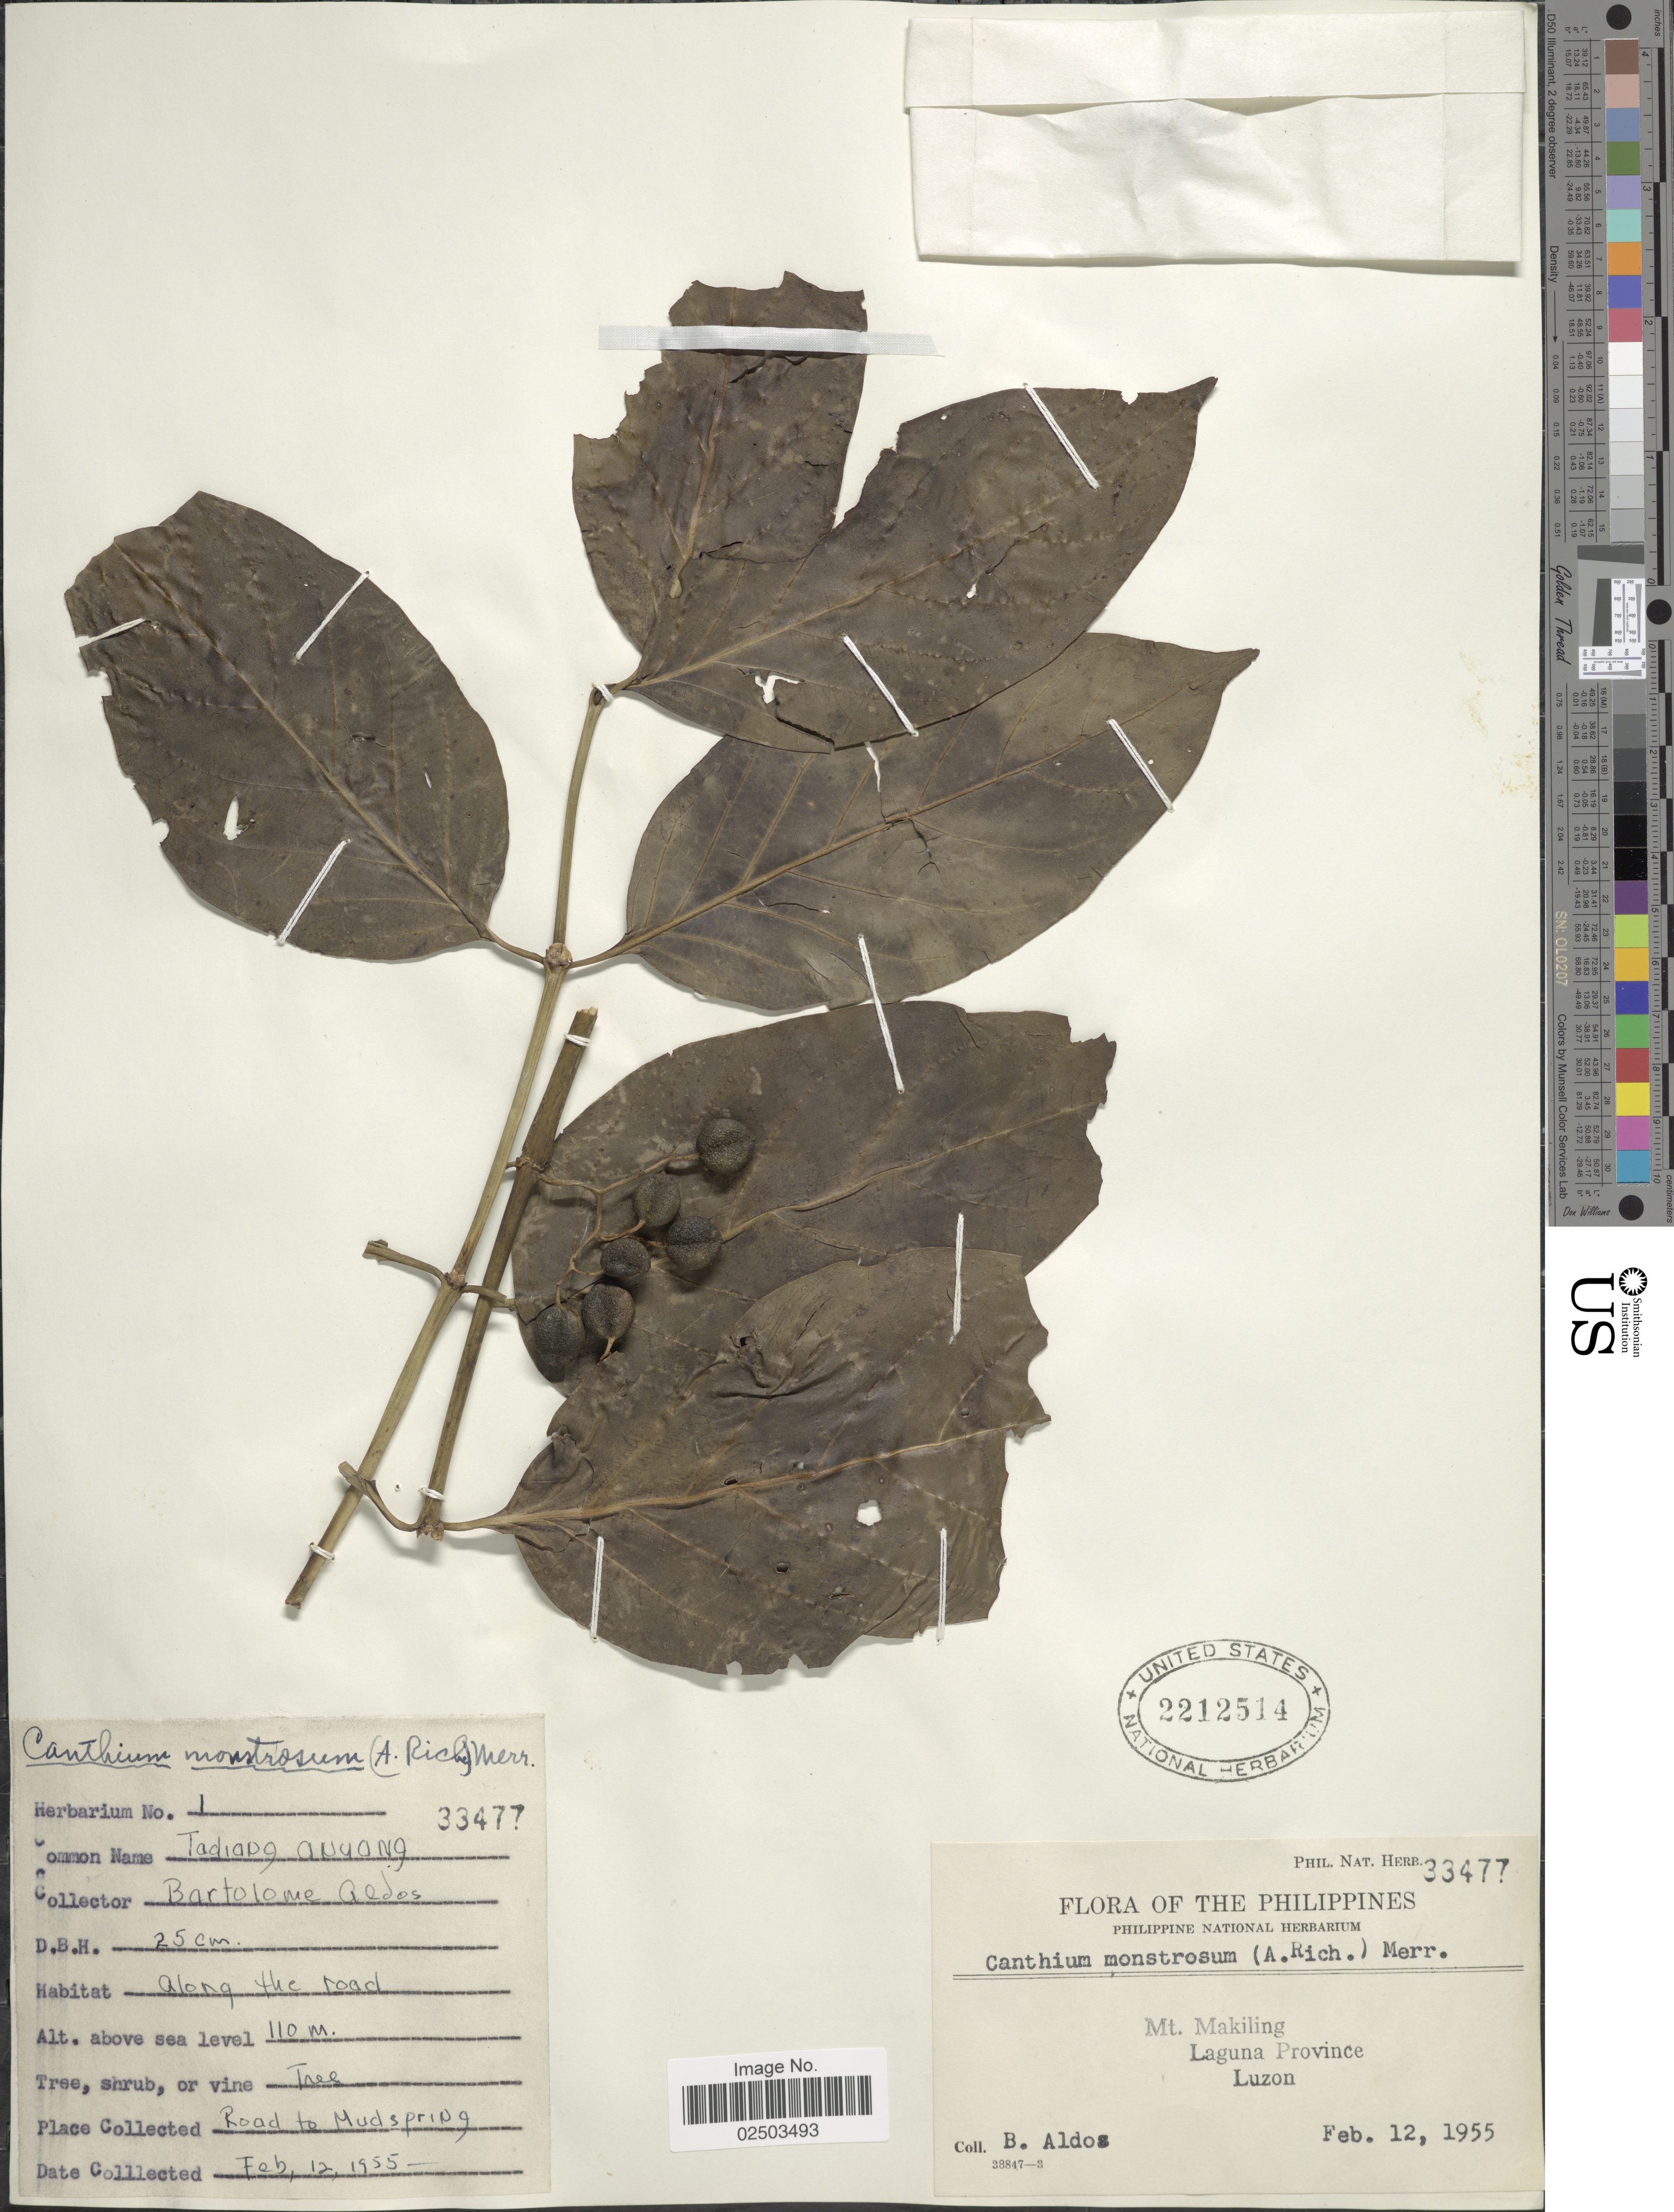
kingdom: Plantae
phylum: Tracheophyta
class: Magnoliopsida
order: Gentianales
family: Rubiaceae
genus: Canthium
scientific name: Canthium monstrosum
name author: (A. Rich.) Merr.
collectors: B. Aldos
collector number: Phil.Nat.Herb.33477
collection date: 1955-02-12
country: Philippines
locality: Mt. Makiling, Laguna Province, Luzon, along the road, road to Mudspring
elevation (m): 110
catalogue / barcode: US 2212514